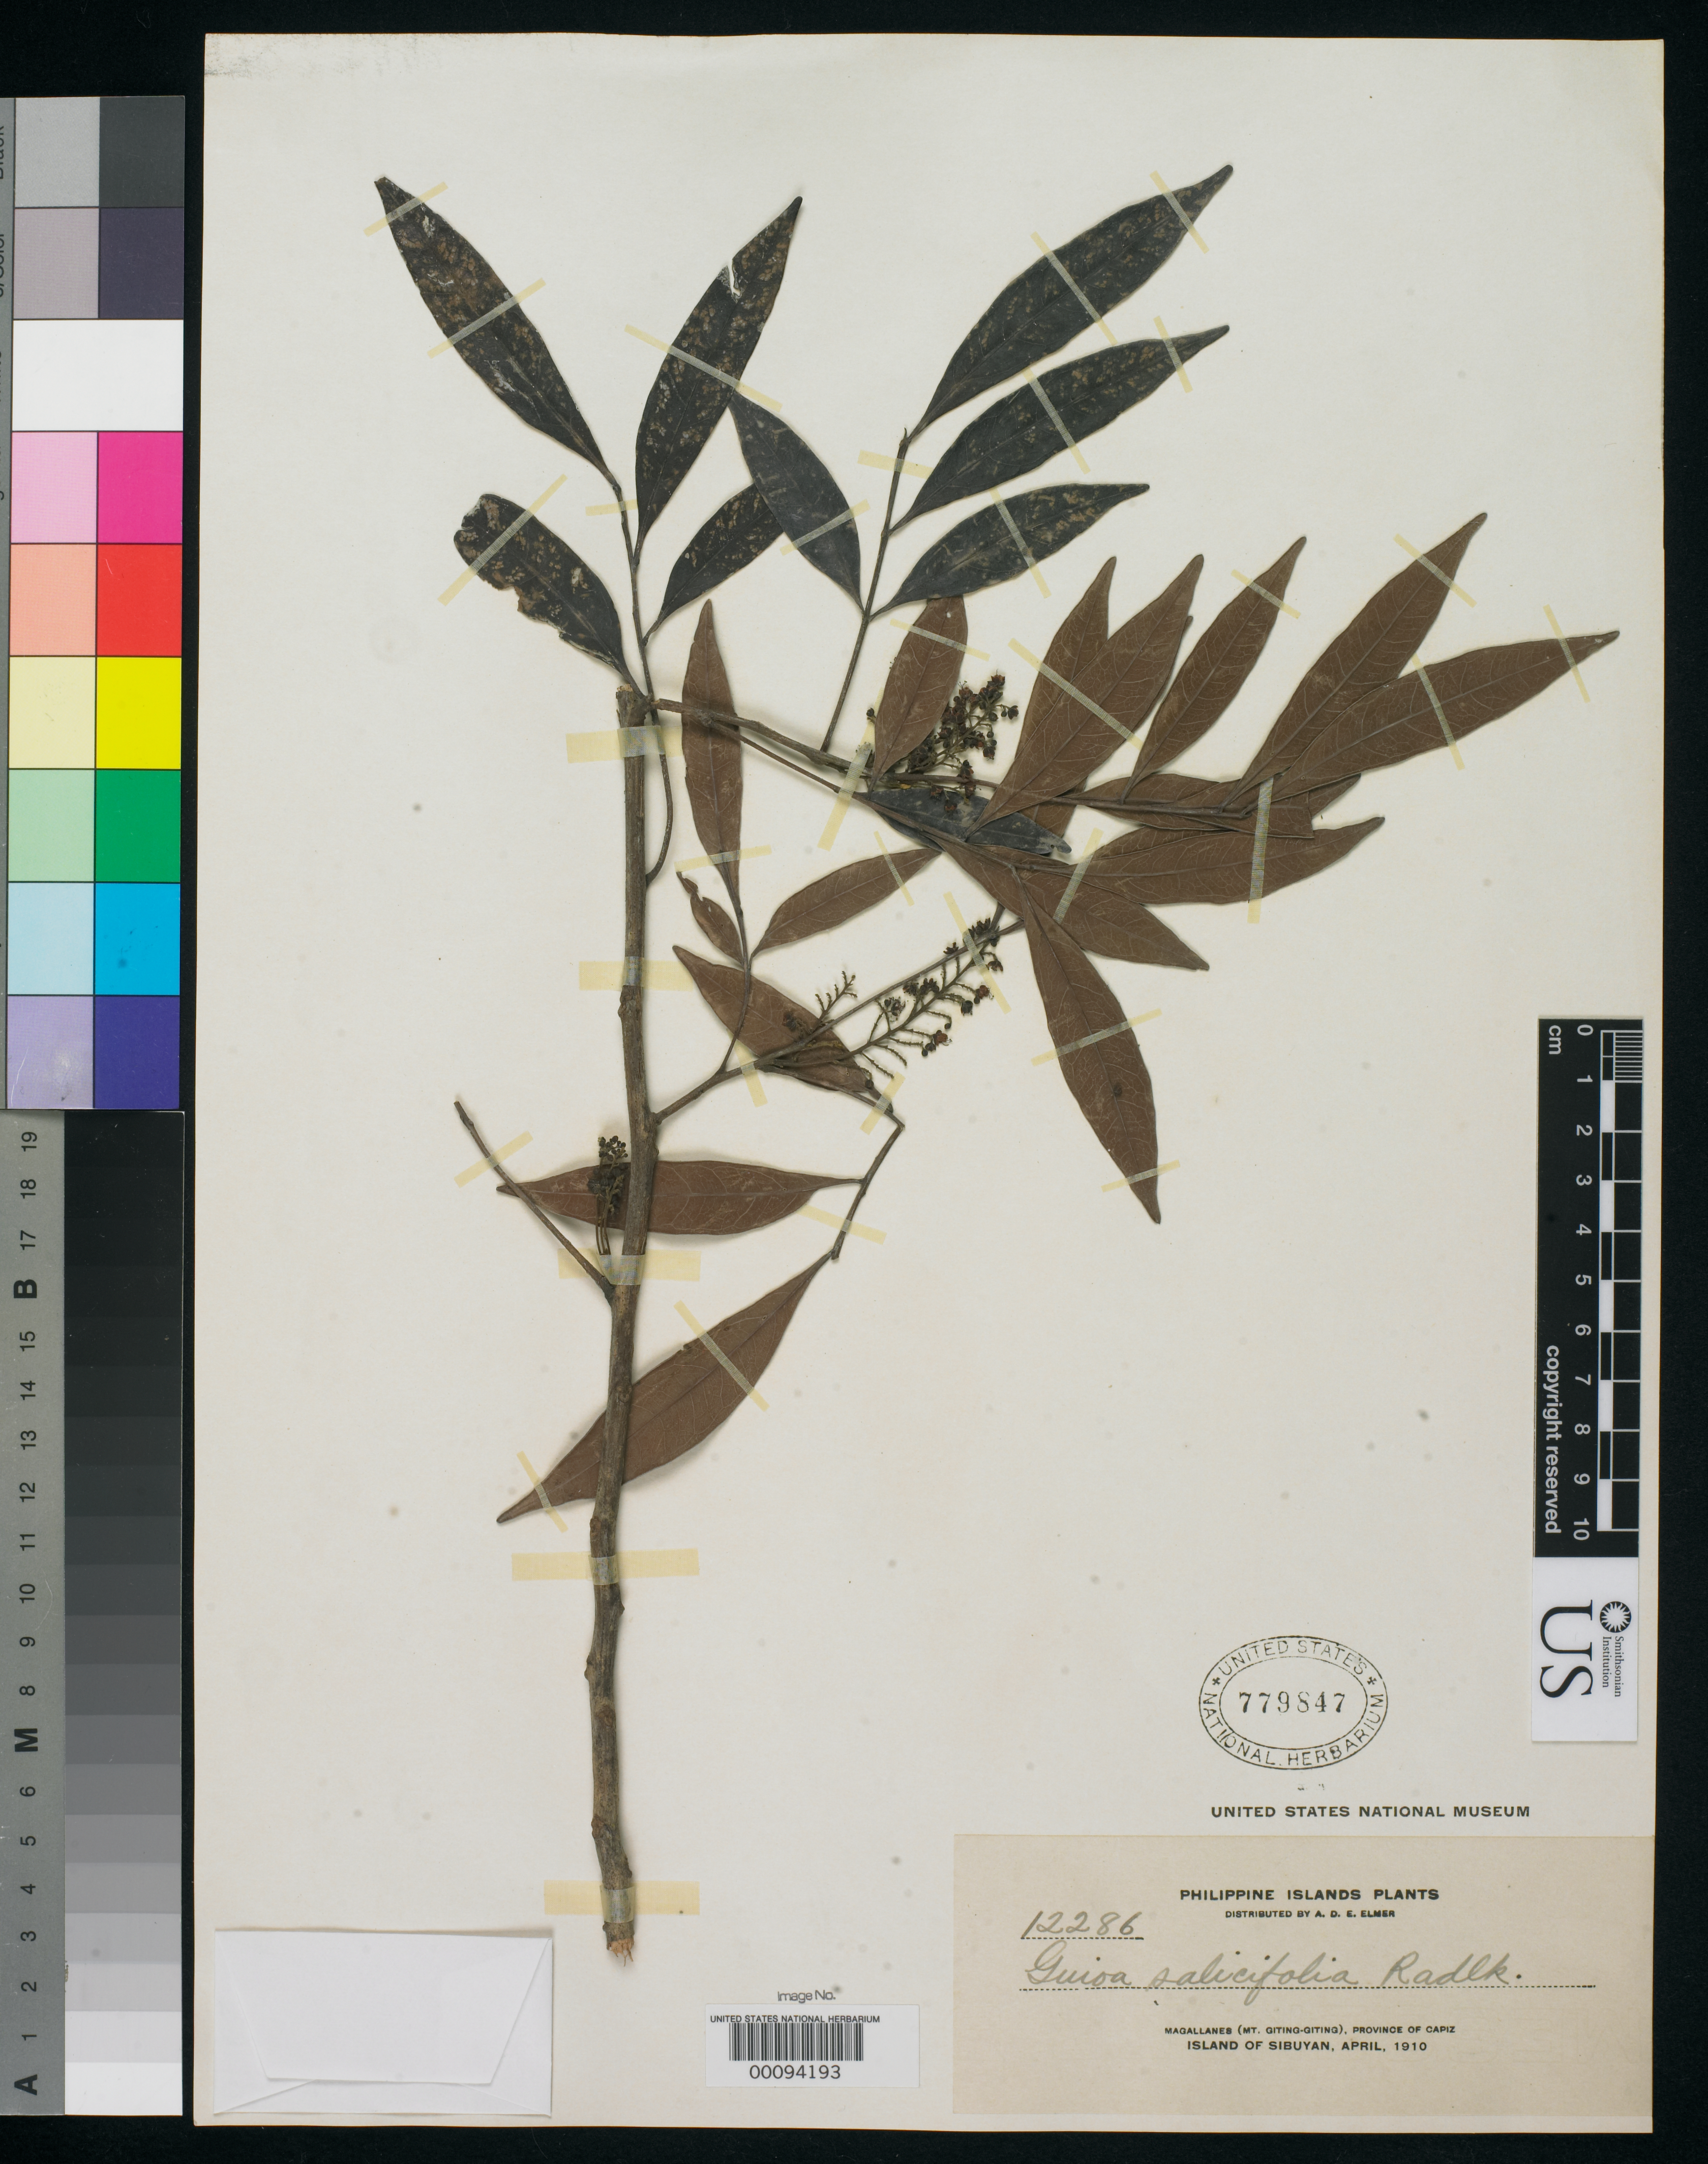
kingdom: Plantae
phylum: Tracheophyta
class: Magnoliopsida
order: Sapindales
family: Sapindaceae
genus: Guioa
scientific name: Guioa salicifolia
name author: Radlk. in Elmer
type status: Isotype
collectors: A. D. E. Elmer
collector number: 12286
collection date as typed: Apr 1910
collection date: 1910-04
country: Philippines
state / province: Mimaropa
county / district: Romblon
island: Subuyan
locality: Magallanes, Mt. Giting-Giting.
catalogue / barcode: US 779847